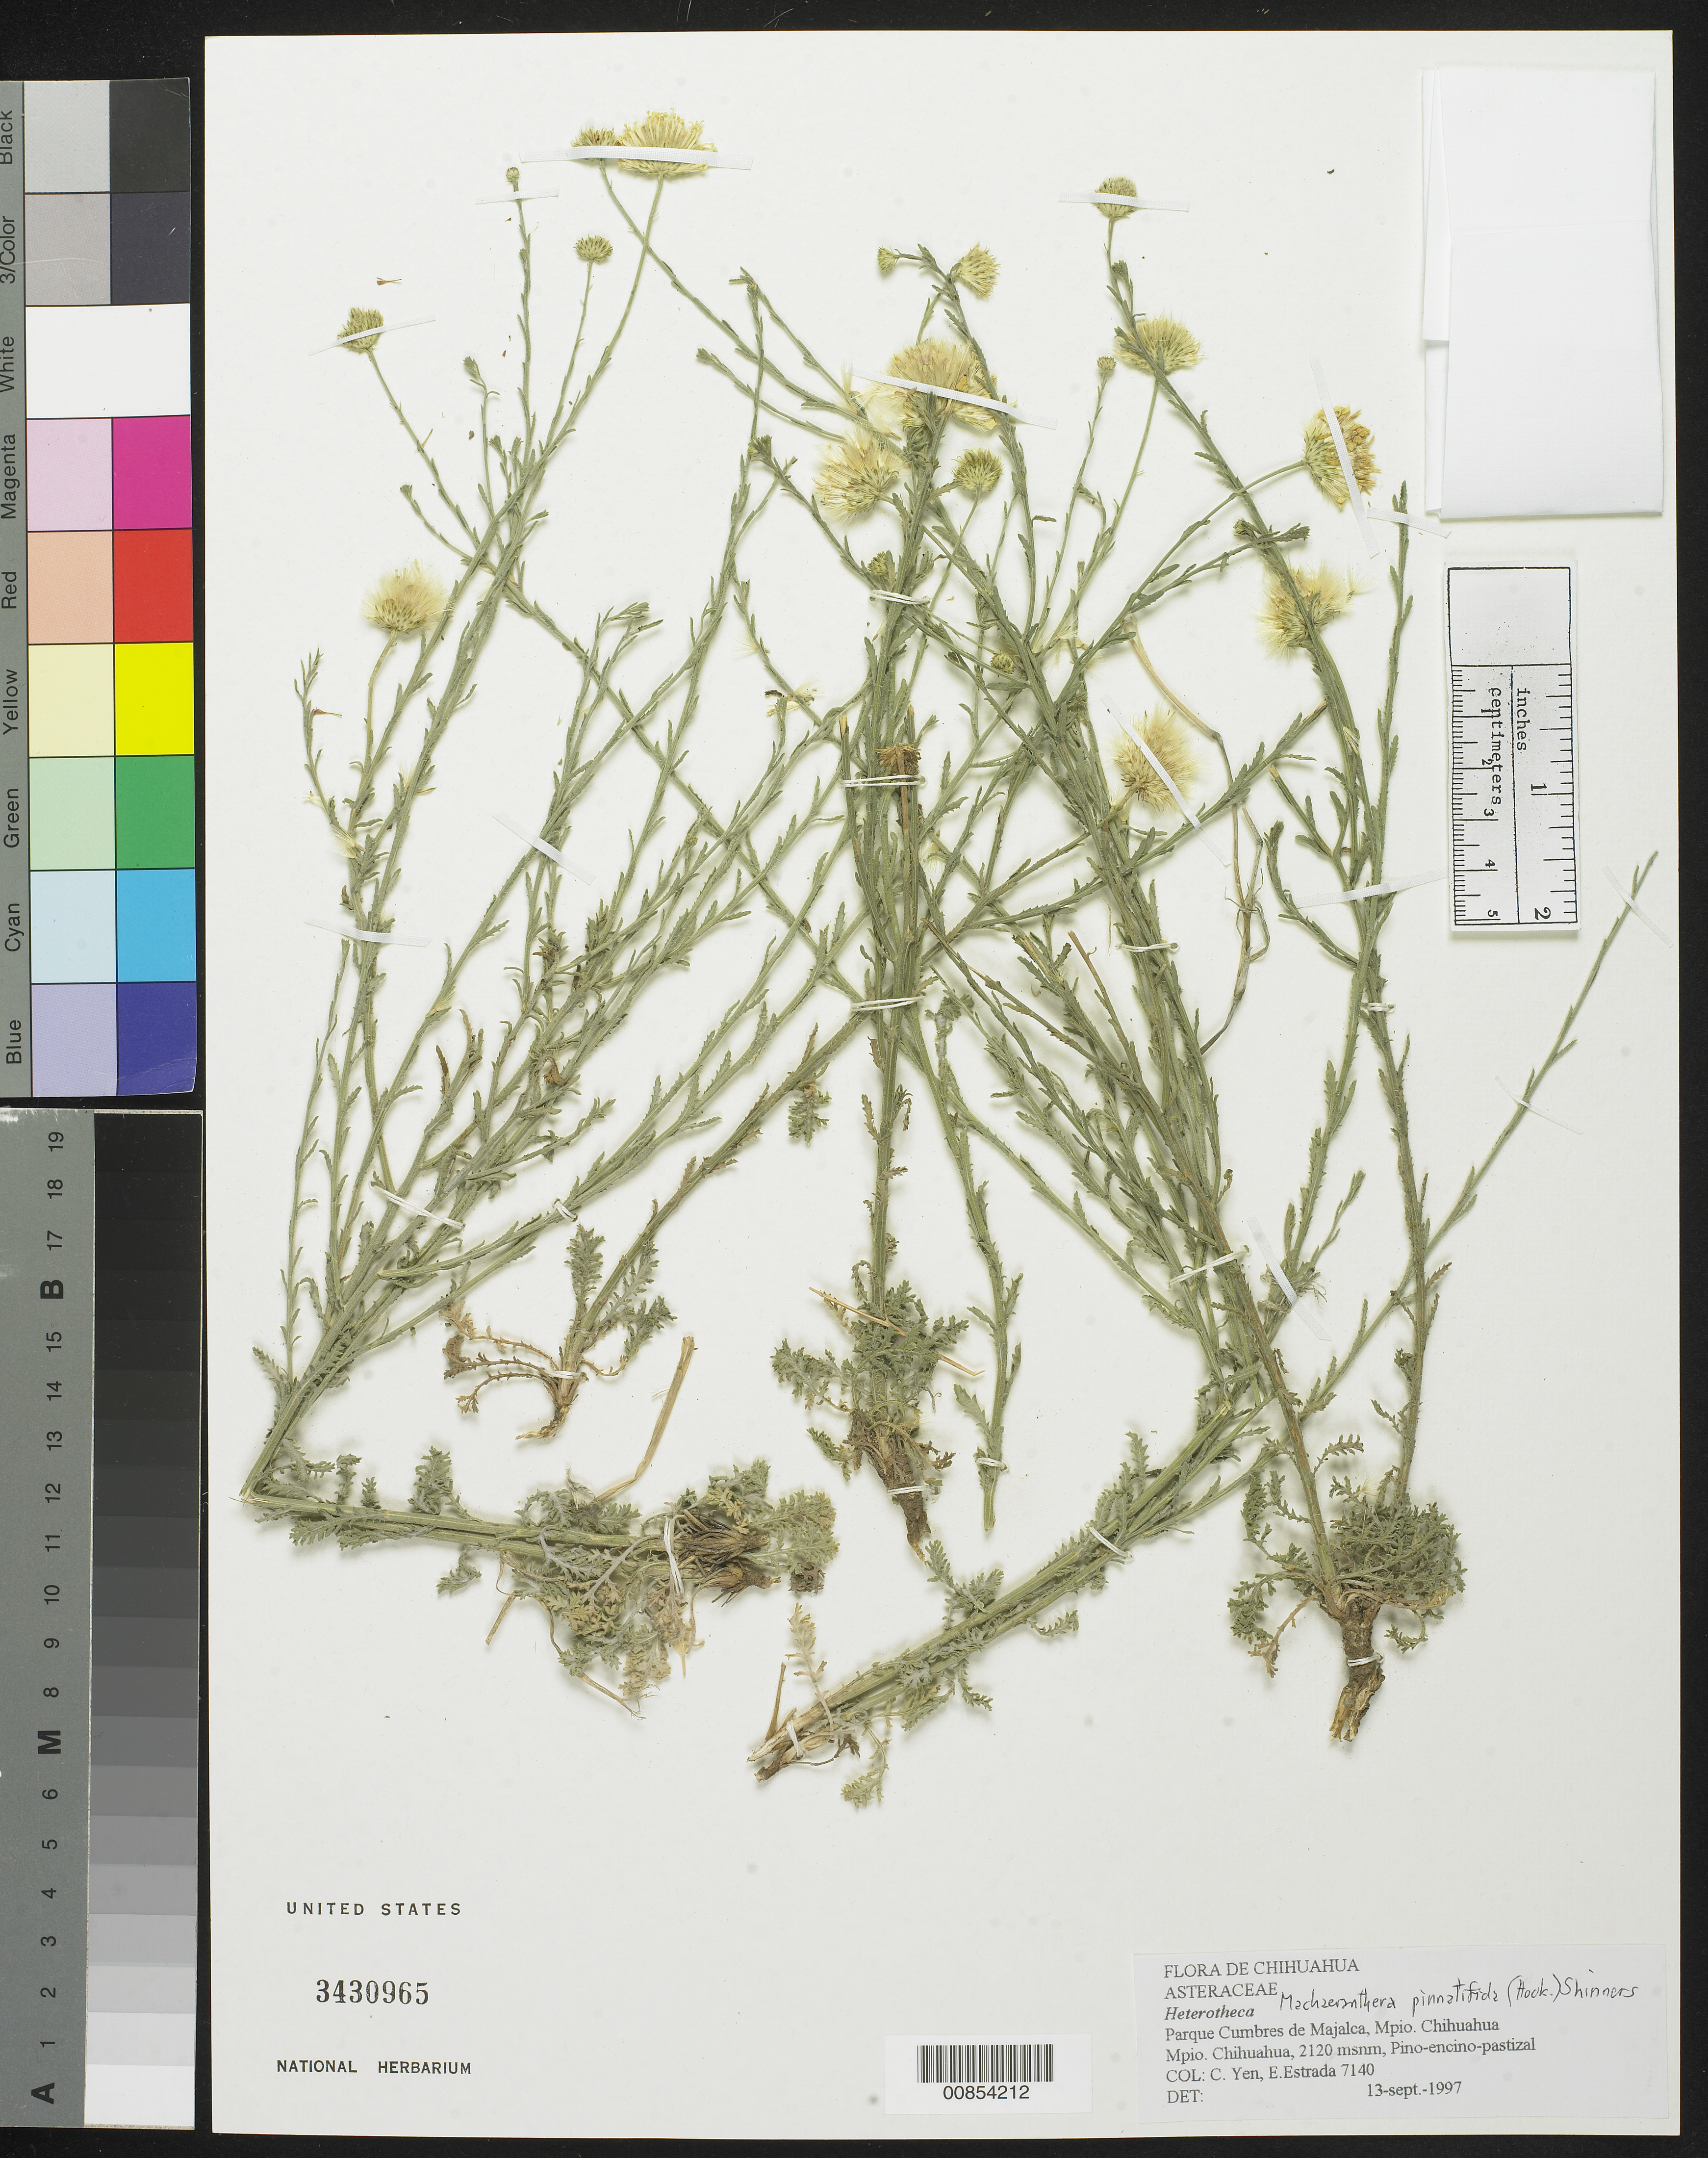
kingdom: Plantae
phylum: Tracheophyta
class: Magnoliopsida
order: Asterales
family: Asteraceae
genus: Machaeranthera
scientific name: Machaeranthera pinnatifida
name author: (Hook.) Shinners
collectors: Y. C. Yang & E. Estrada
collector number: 7140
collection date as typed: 13 Sep 1997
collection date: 1997-09-13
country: Mexico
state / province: Chihuahua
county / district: Chihuahua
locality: Parque Cumbres de Majalca.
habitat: Pino-encino-pastizal.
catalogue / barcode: US 3430965